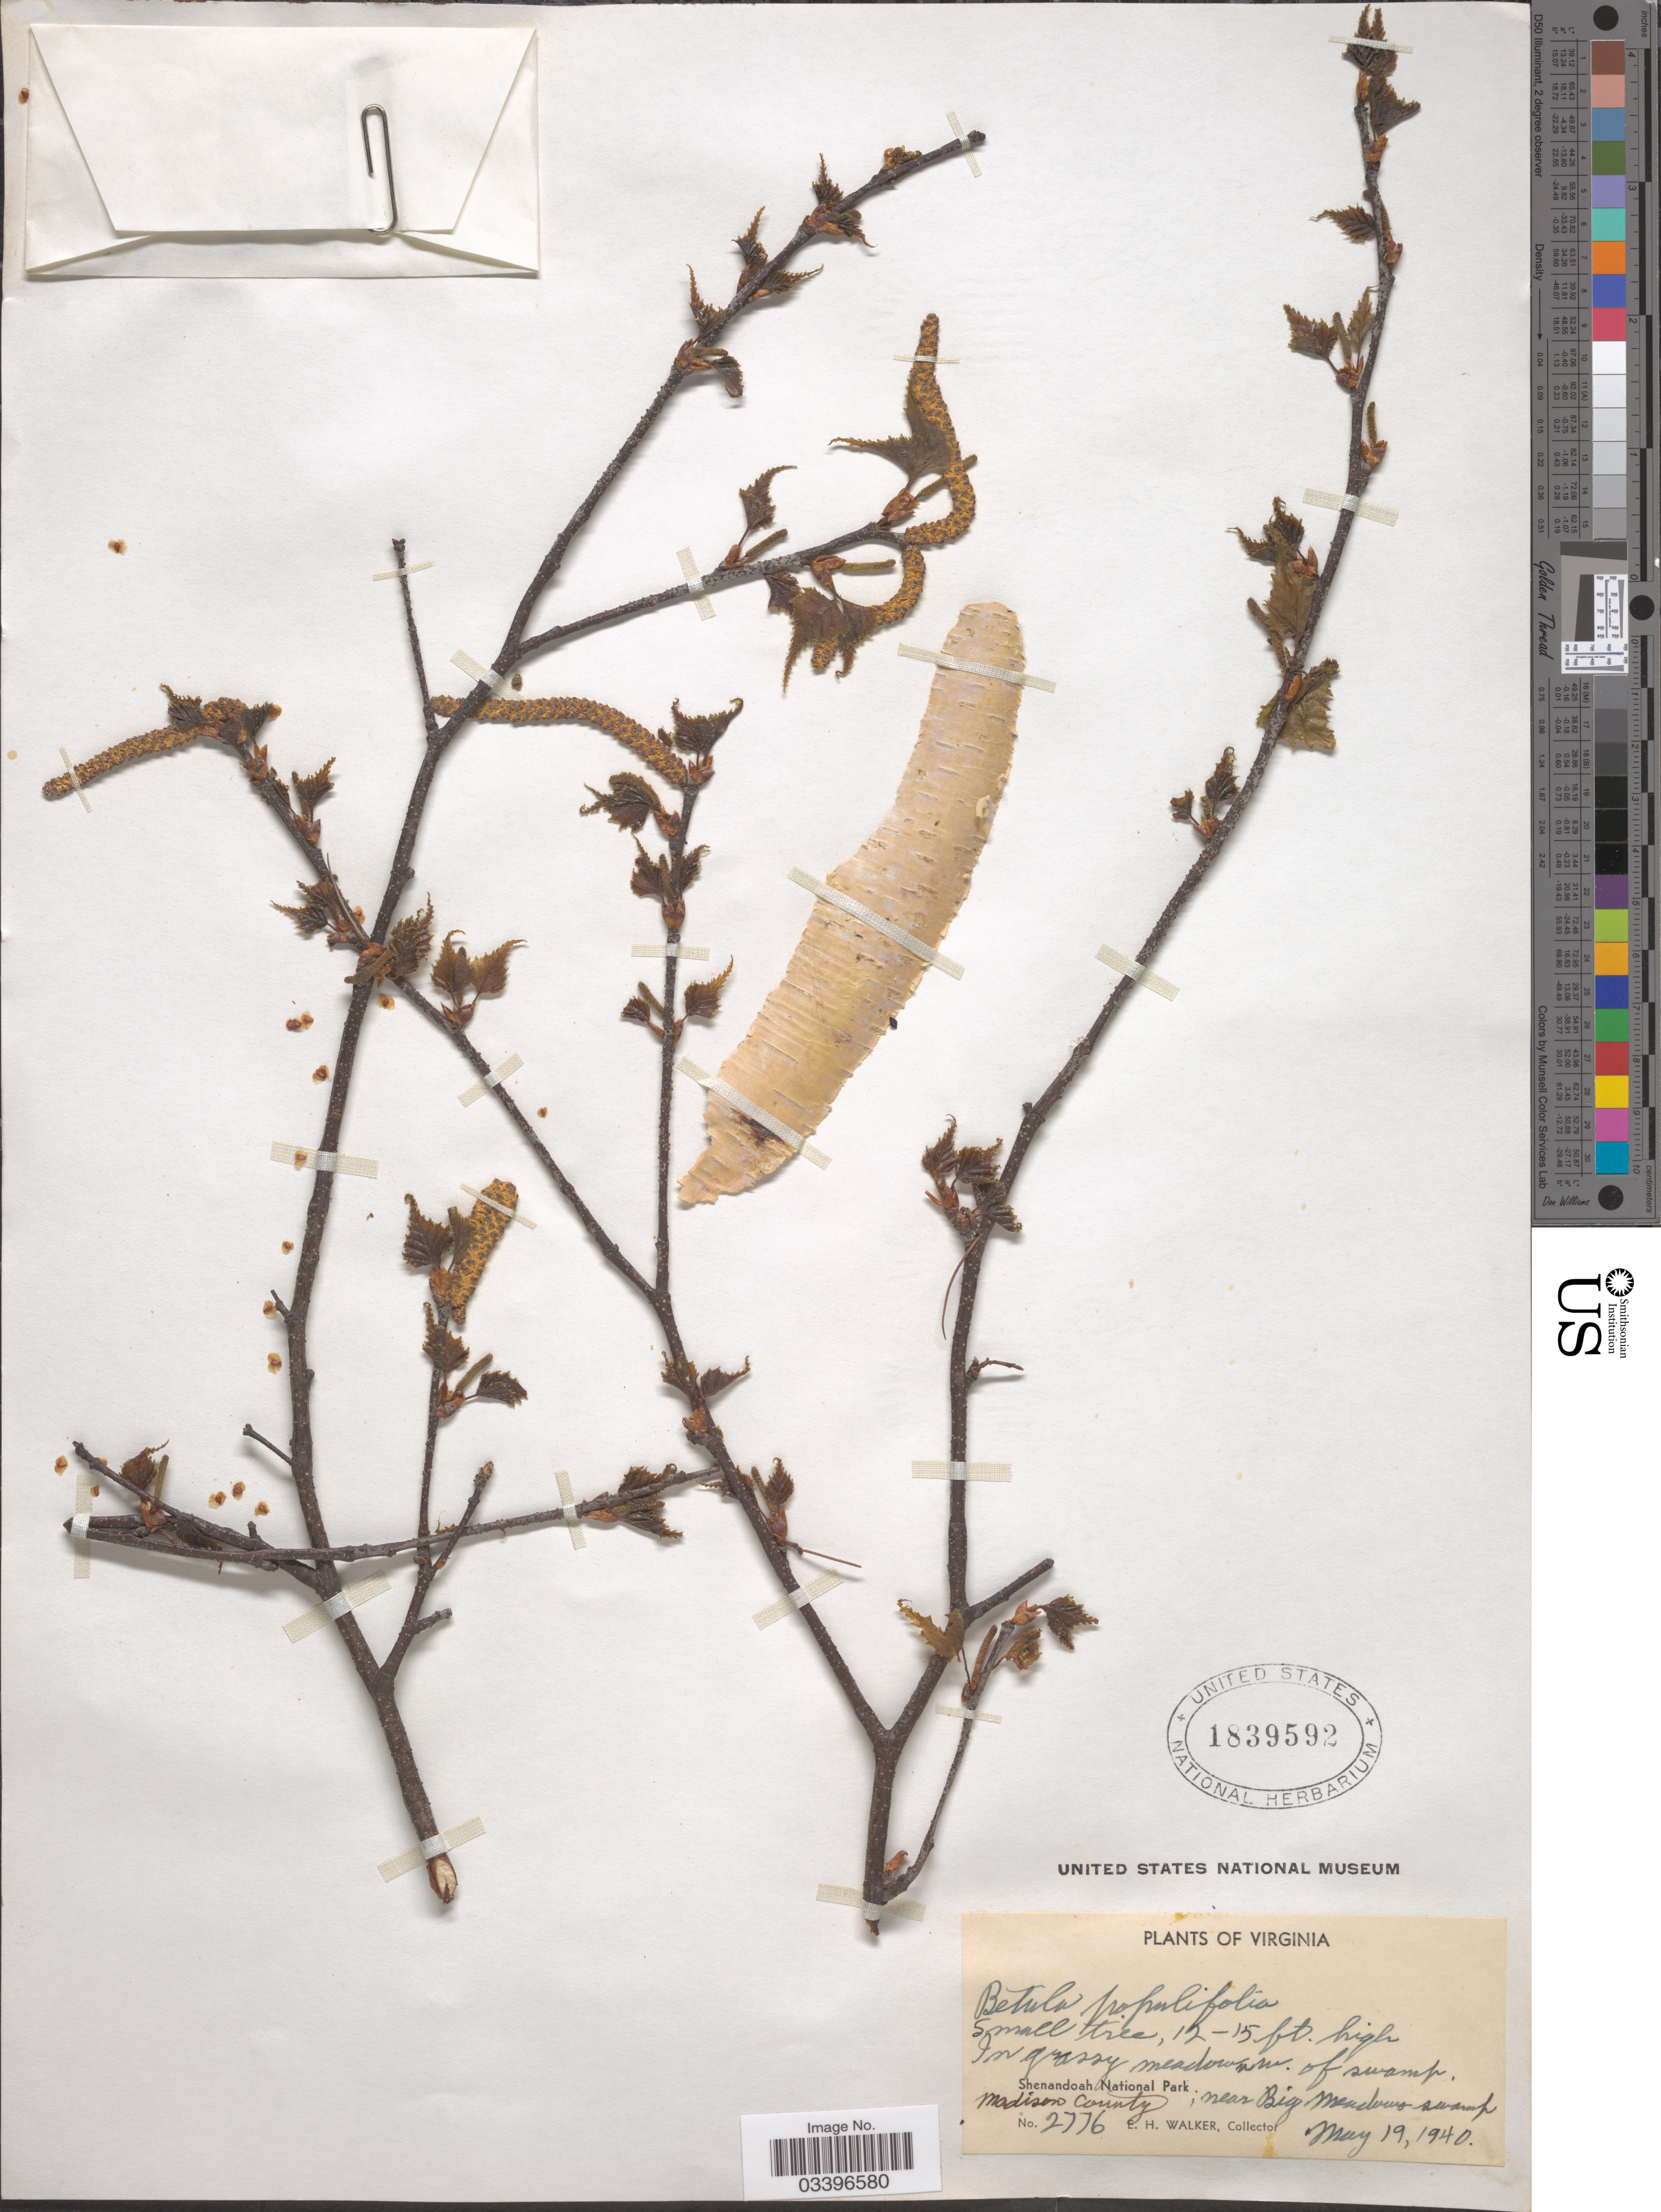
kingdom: Plantae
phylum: Tracheophyta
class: Magnoliopsida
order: Fagales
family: Betulaceae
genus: Betula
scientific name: Betula populifolia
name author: Marshall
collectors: E. H. Walker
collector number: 2776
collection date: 1940-05-19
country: United States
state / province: Virginia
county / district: Madison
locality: In grassy meadow nw. of swamp. Shenandoah National Park; near Big Meadows swamp. Madison County.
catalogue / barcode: US 1839592